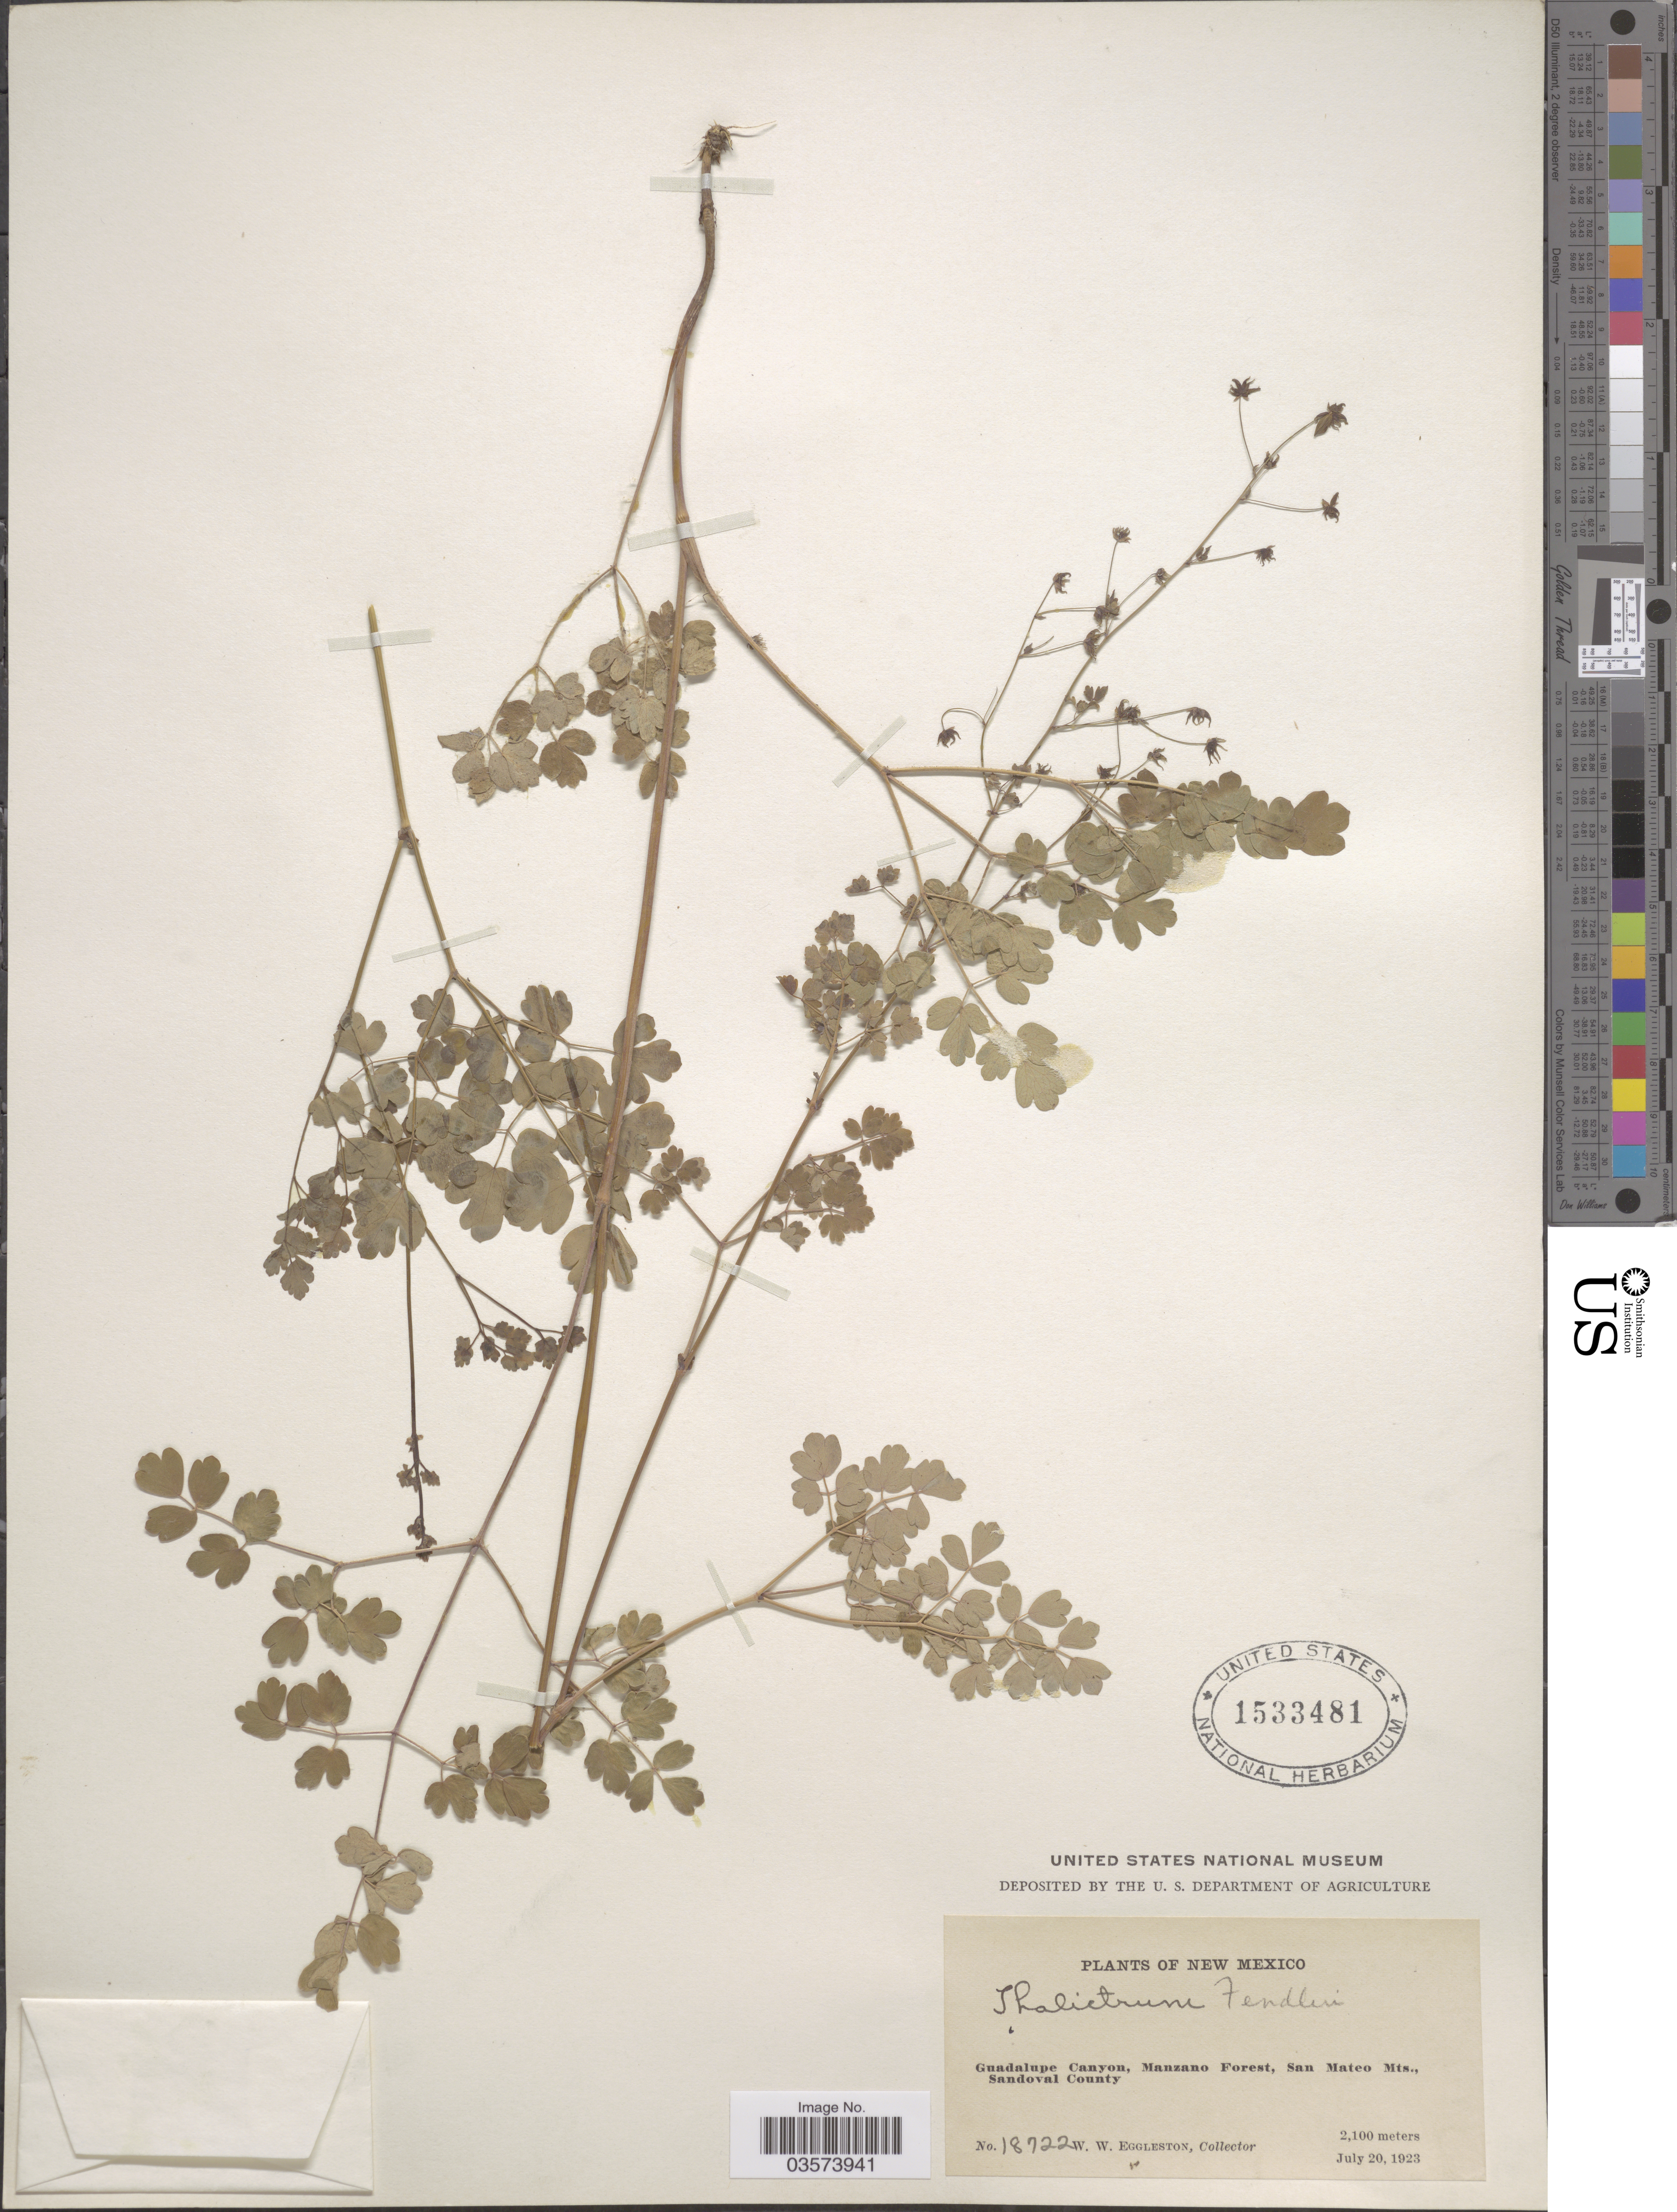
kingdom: Plantae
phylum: Tracheophyta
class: Magnoliopsida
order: Ranunculales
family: Ranunculaceae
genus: Thalictrum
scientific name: Thalictrum fendleri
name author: Engelm. ex A. Gray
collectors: W. W. Eggleston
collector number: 18722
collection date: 1923-07-20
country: United States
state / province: New Mexico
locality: Guadalupe Canyon, Manzano Forest, San Mateo Mts., Sandoval County.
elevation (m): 2100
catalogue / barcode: US 1533481